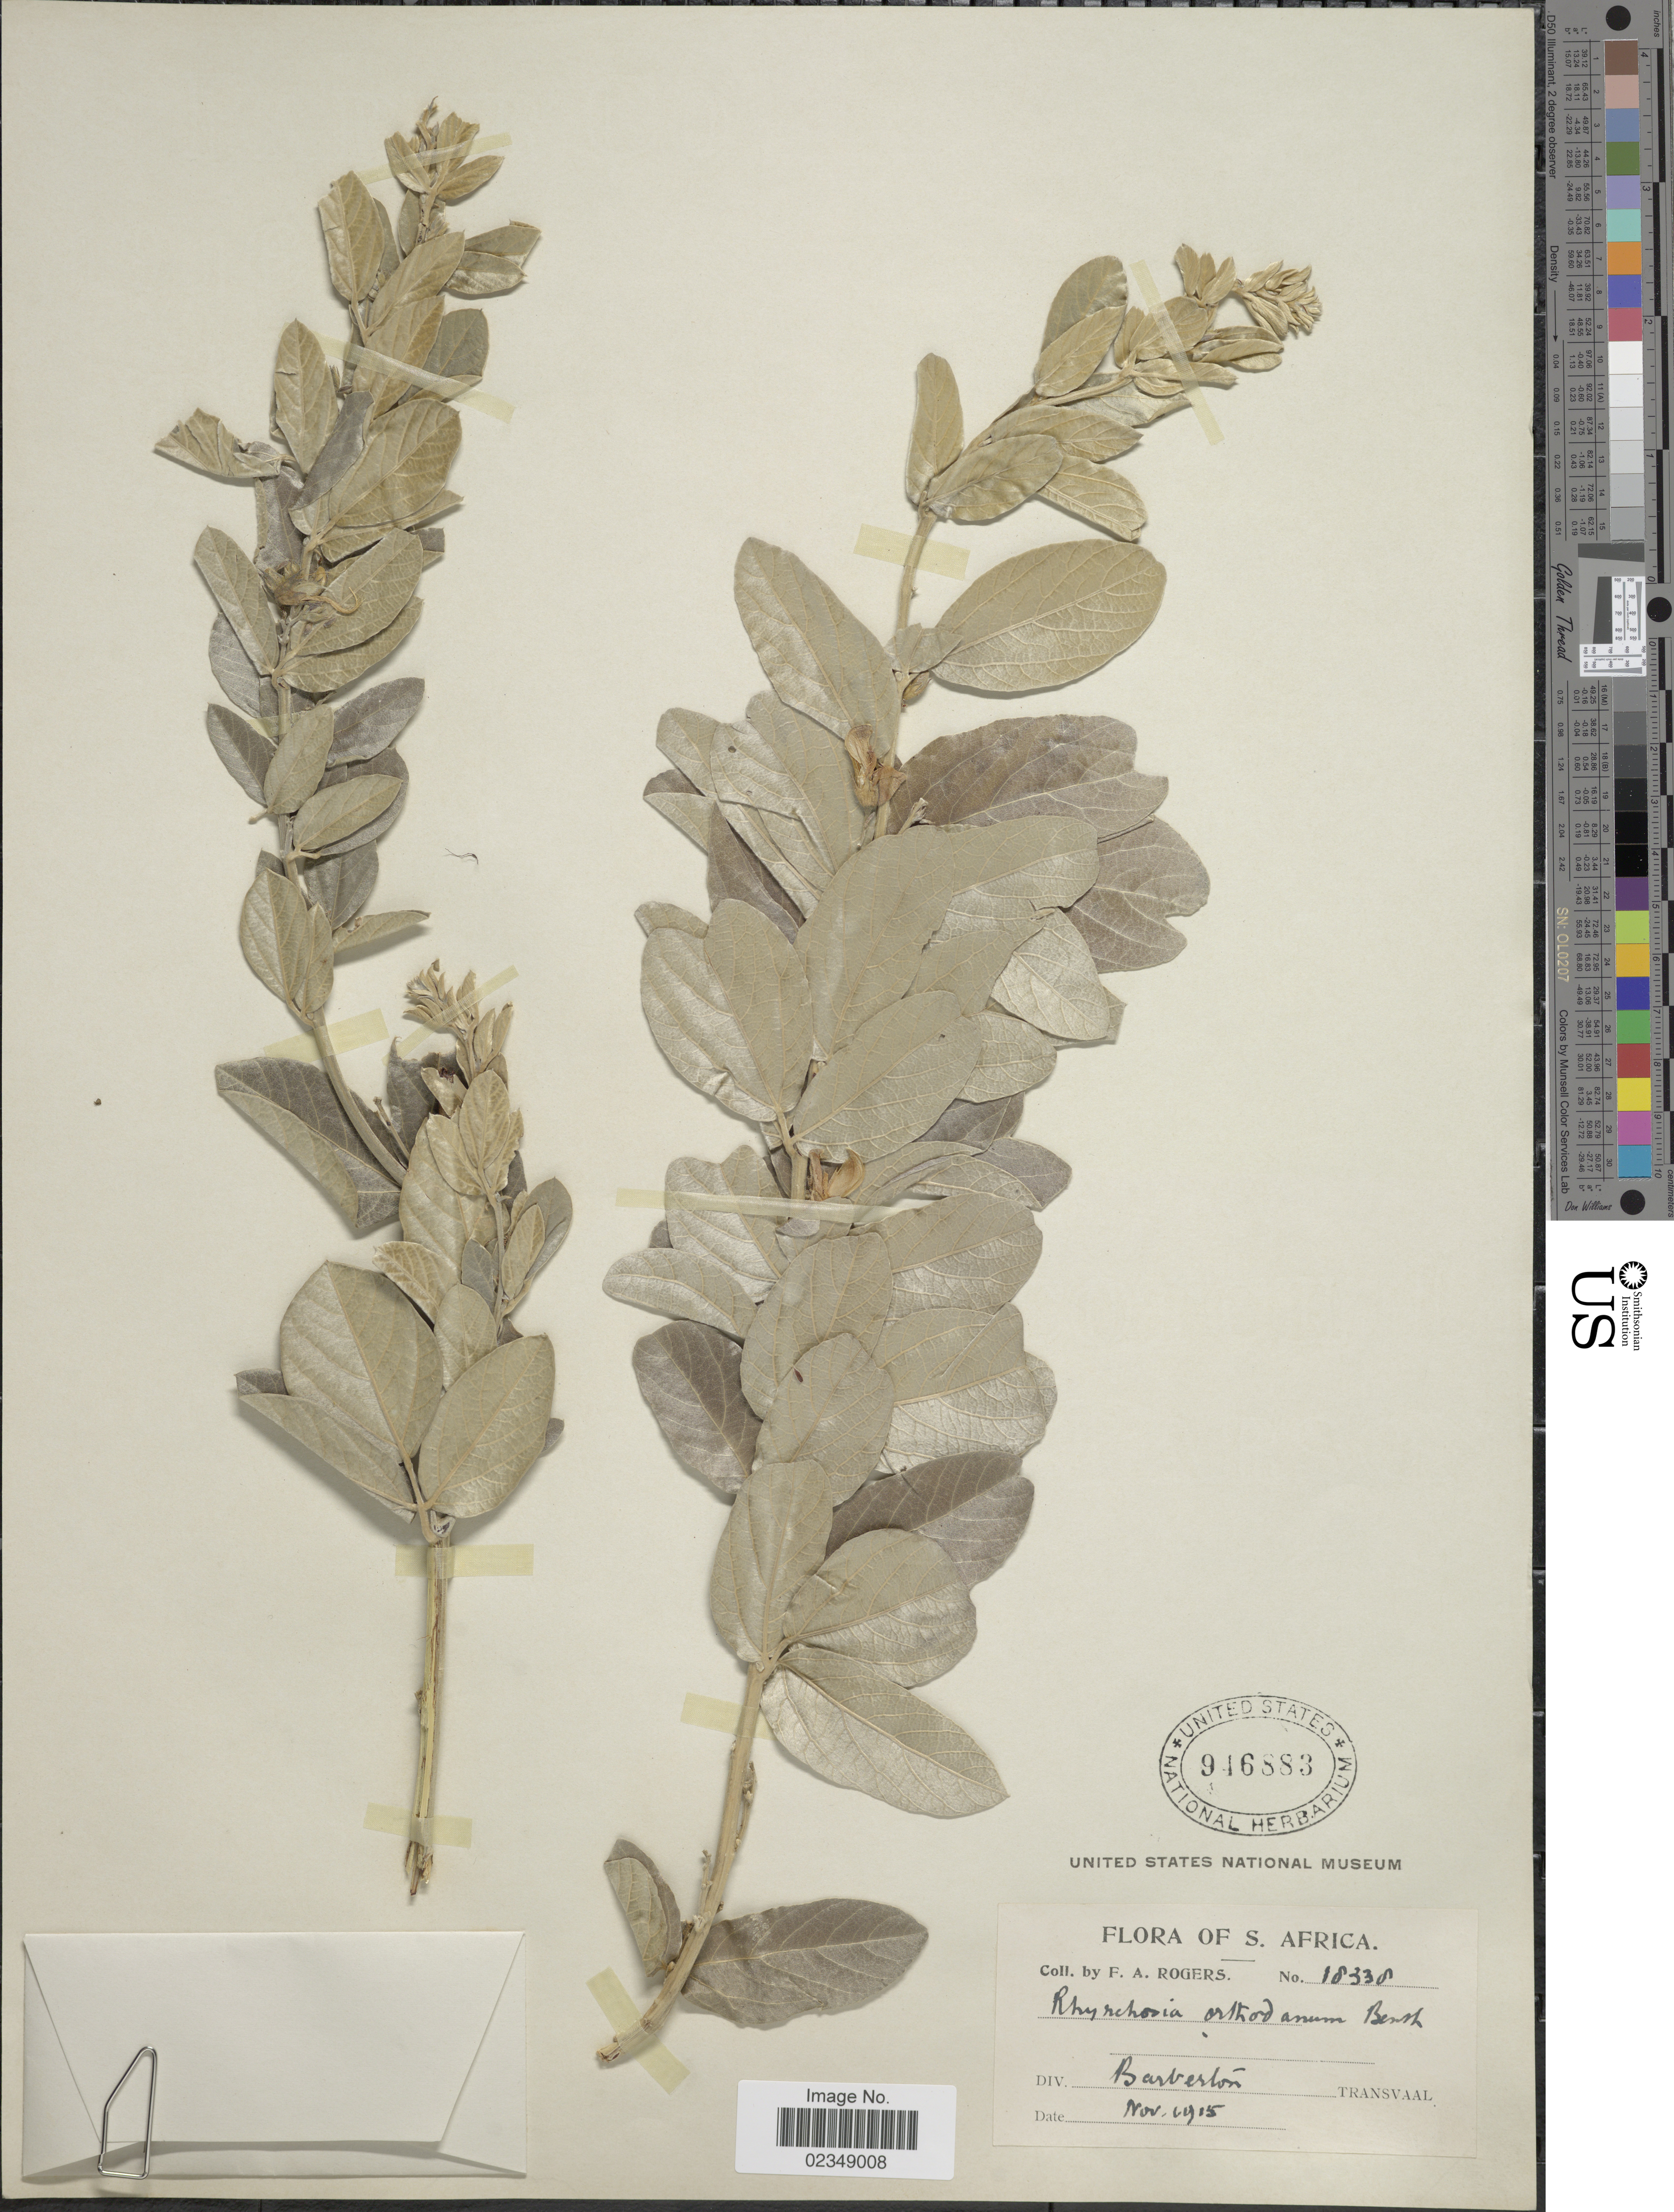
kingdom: Plantae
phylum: Tracheophyta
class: Magnoliopsida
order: Fabales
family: Fabaceae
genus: Rhynchosia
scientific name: Rhynchosia orthodanum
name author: Benth. ex Harv. & Sond.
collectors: F. A. Rogers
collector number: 18338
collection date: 1915-11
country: South Africa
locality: Barberton, Transvaal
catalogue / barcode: US 946883